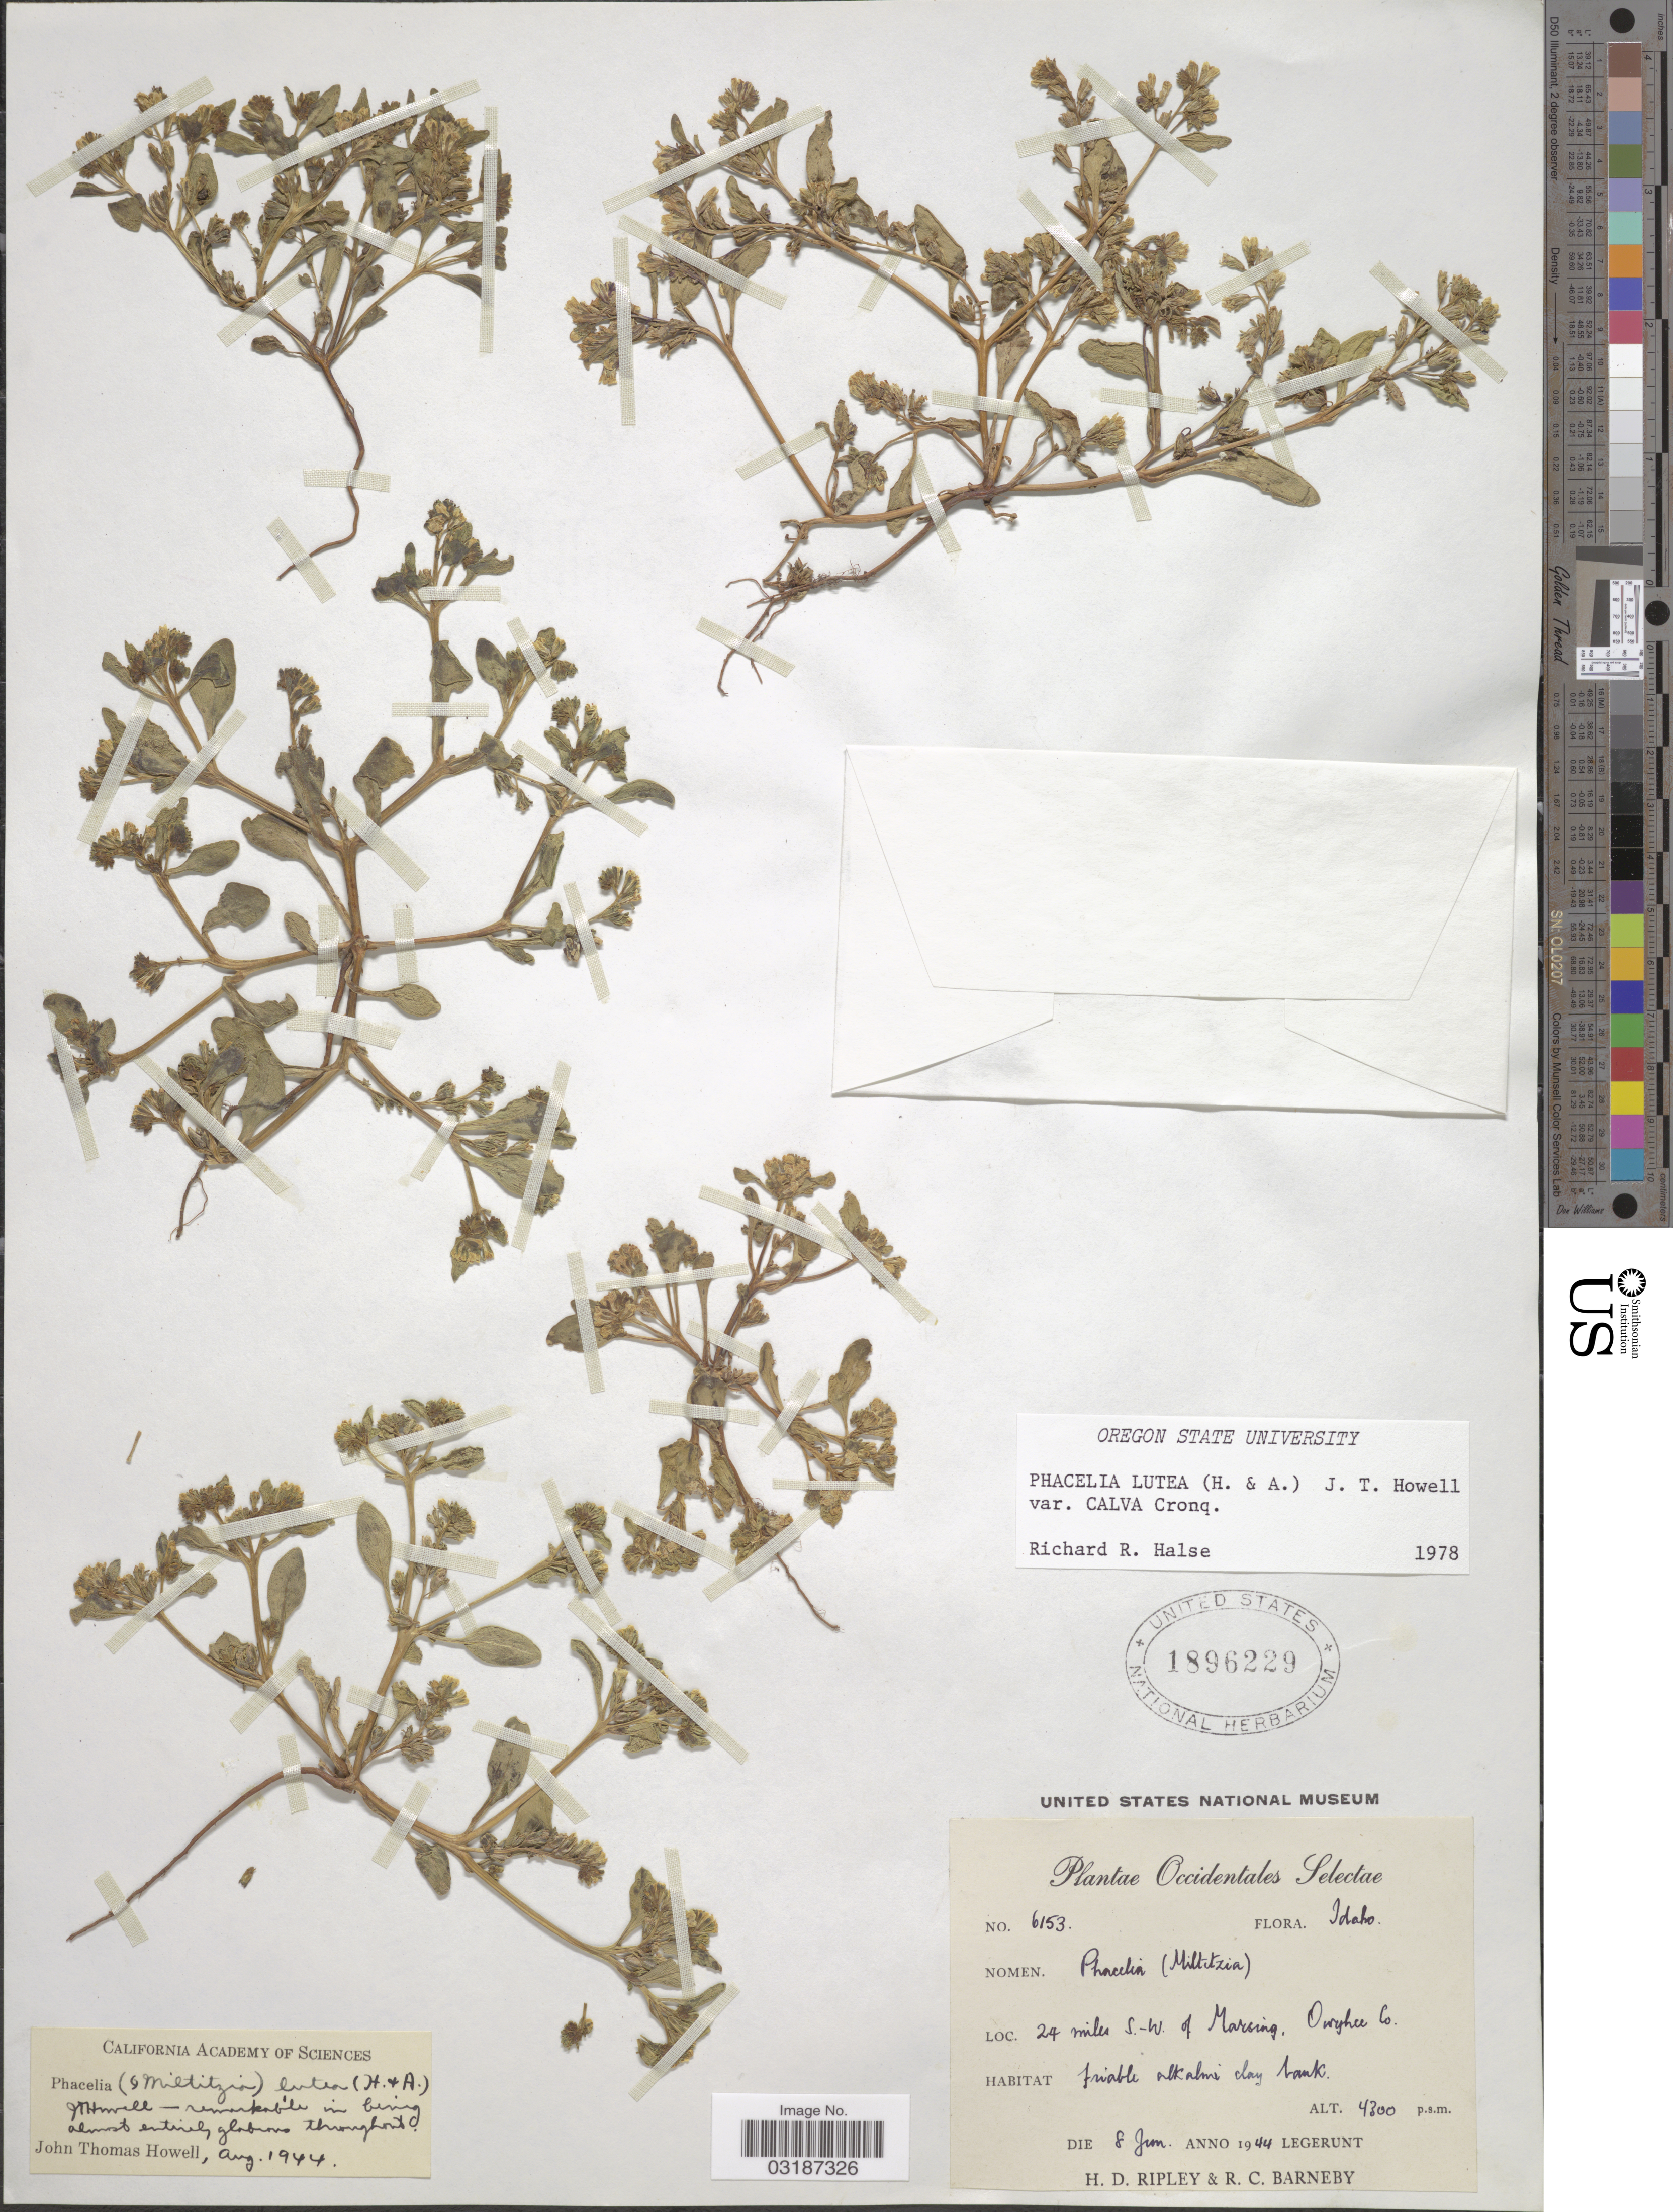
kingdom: Plantae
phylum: Tracheophyta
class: Magnoliopsida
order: Boraginales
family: Hydrophyllaceae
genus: Phacelia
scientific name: Phacelia lutea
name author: (Hook. & Arn.) J.T. Howell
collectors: H. Ripley & R. C. Barneby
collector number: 6153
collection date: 1944-06-08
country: United States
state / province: Idaho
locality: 24 miles S.-W. of Marsing. Owyhee Co.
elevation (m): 4300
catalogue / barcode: US 1896229